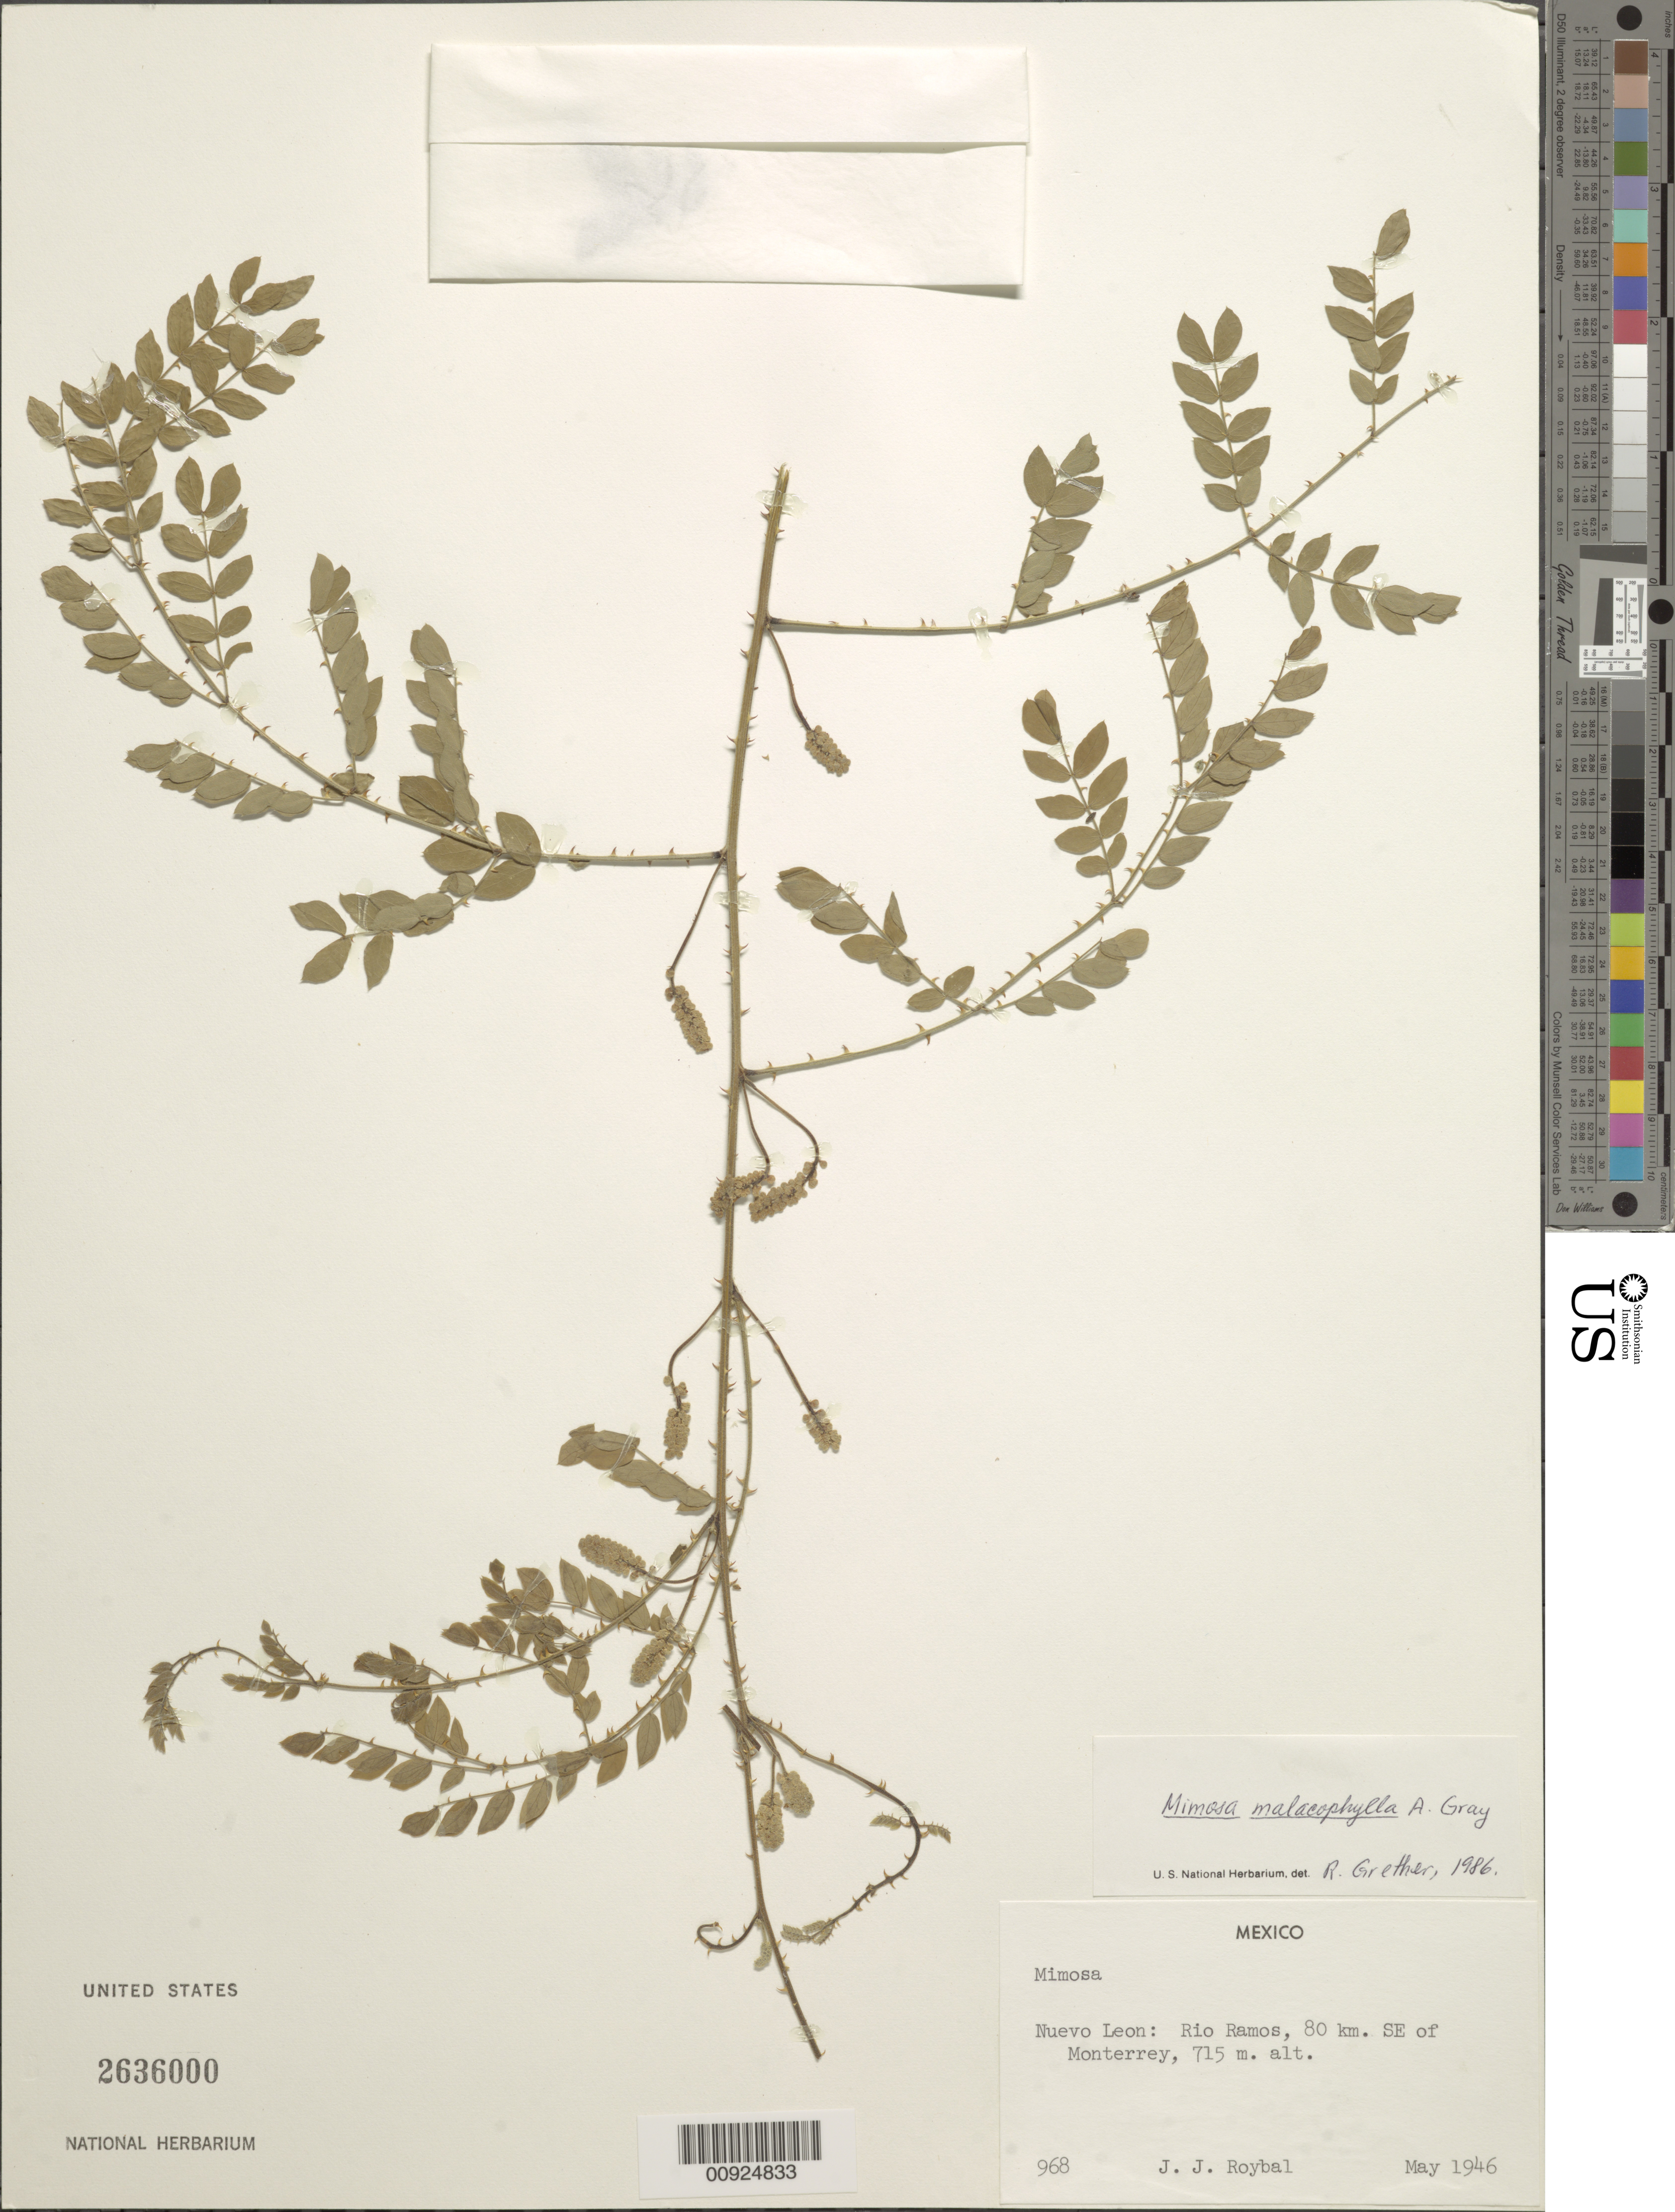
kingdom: Plantae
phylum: Tracheophyta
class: Magnoliopsida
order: Fabales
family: Fabaceae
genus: Mimosa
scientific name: Mimosa malacophylla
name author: A. Gray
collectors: J. J. Roybal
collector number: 968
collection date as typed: May 1946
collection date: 1946-05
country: Mexico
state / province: Nuevo León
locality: Nuevo León: Río Ramos, 80 km SE of Monterrey.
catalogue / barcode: US 2636000